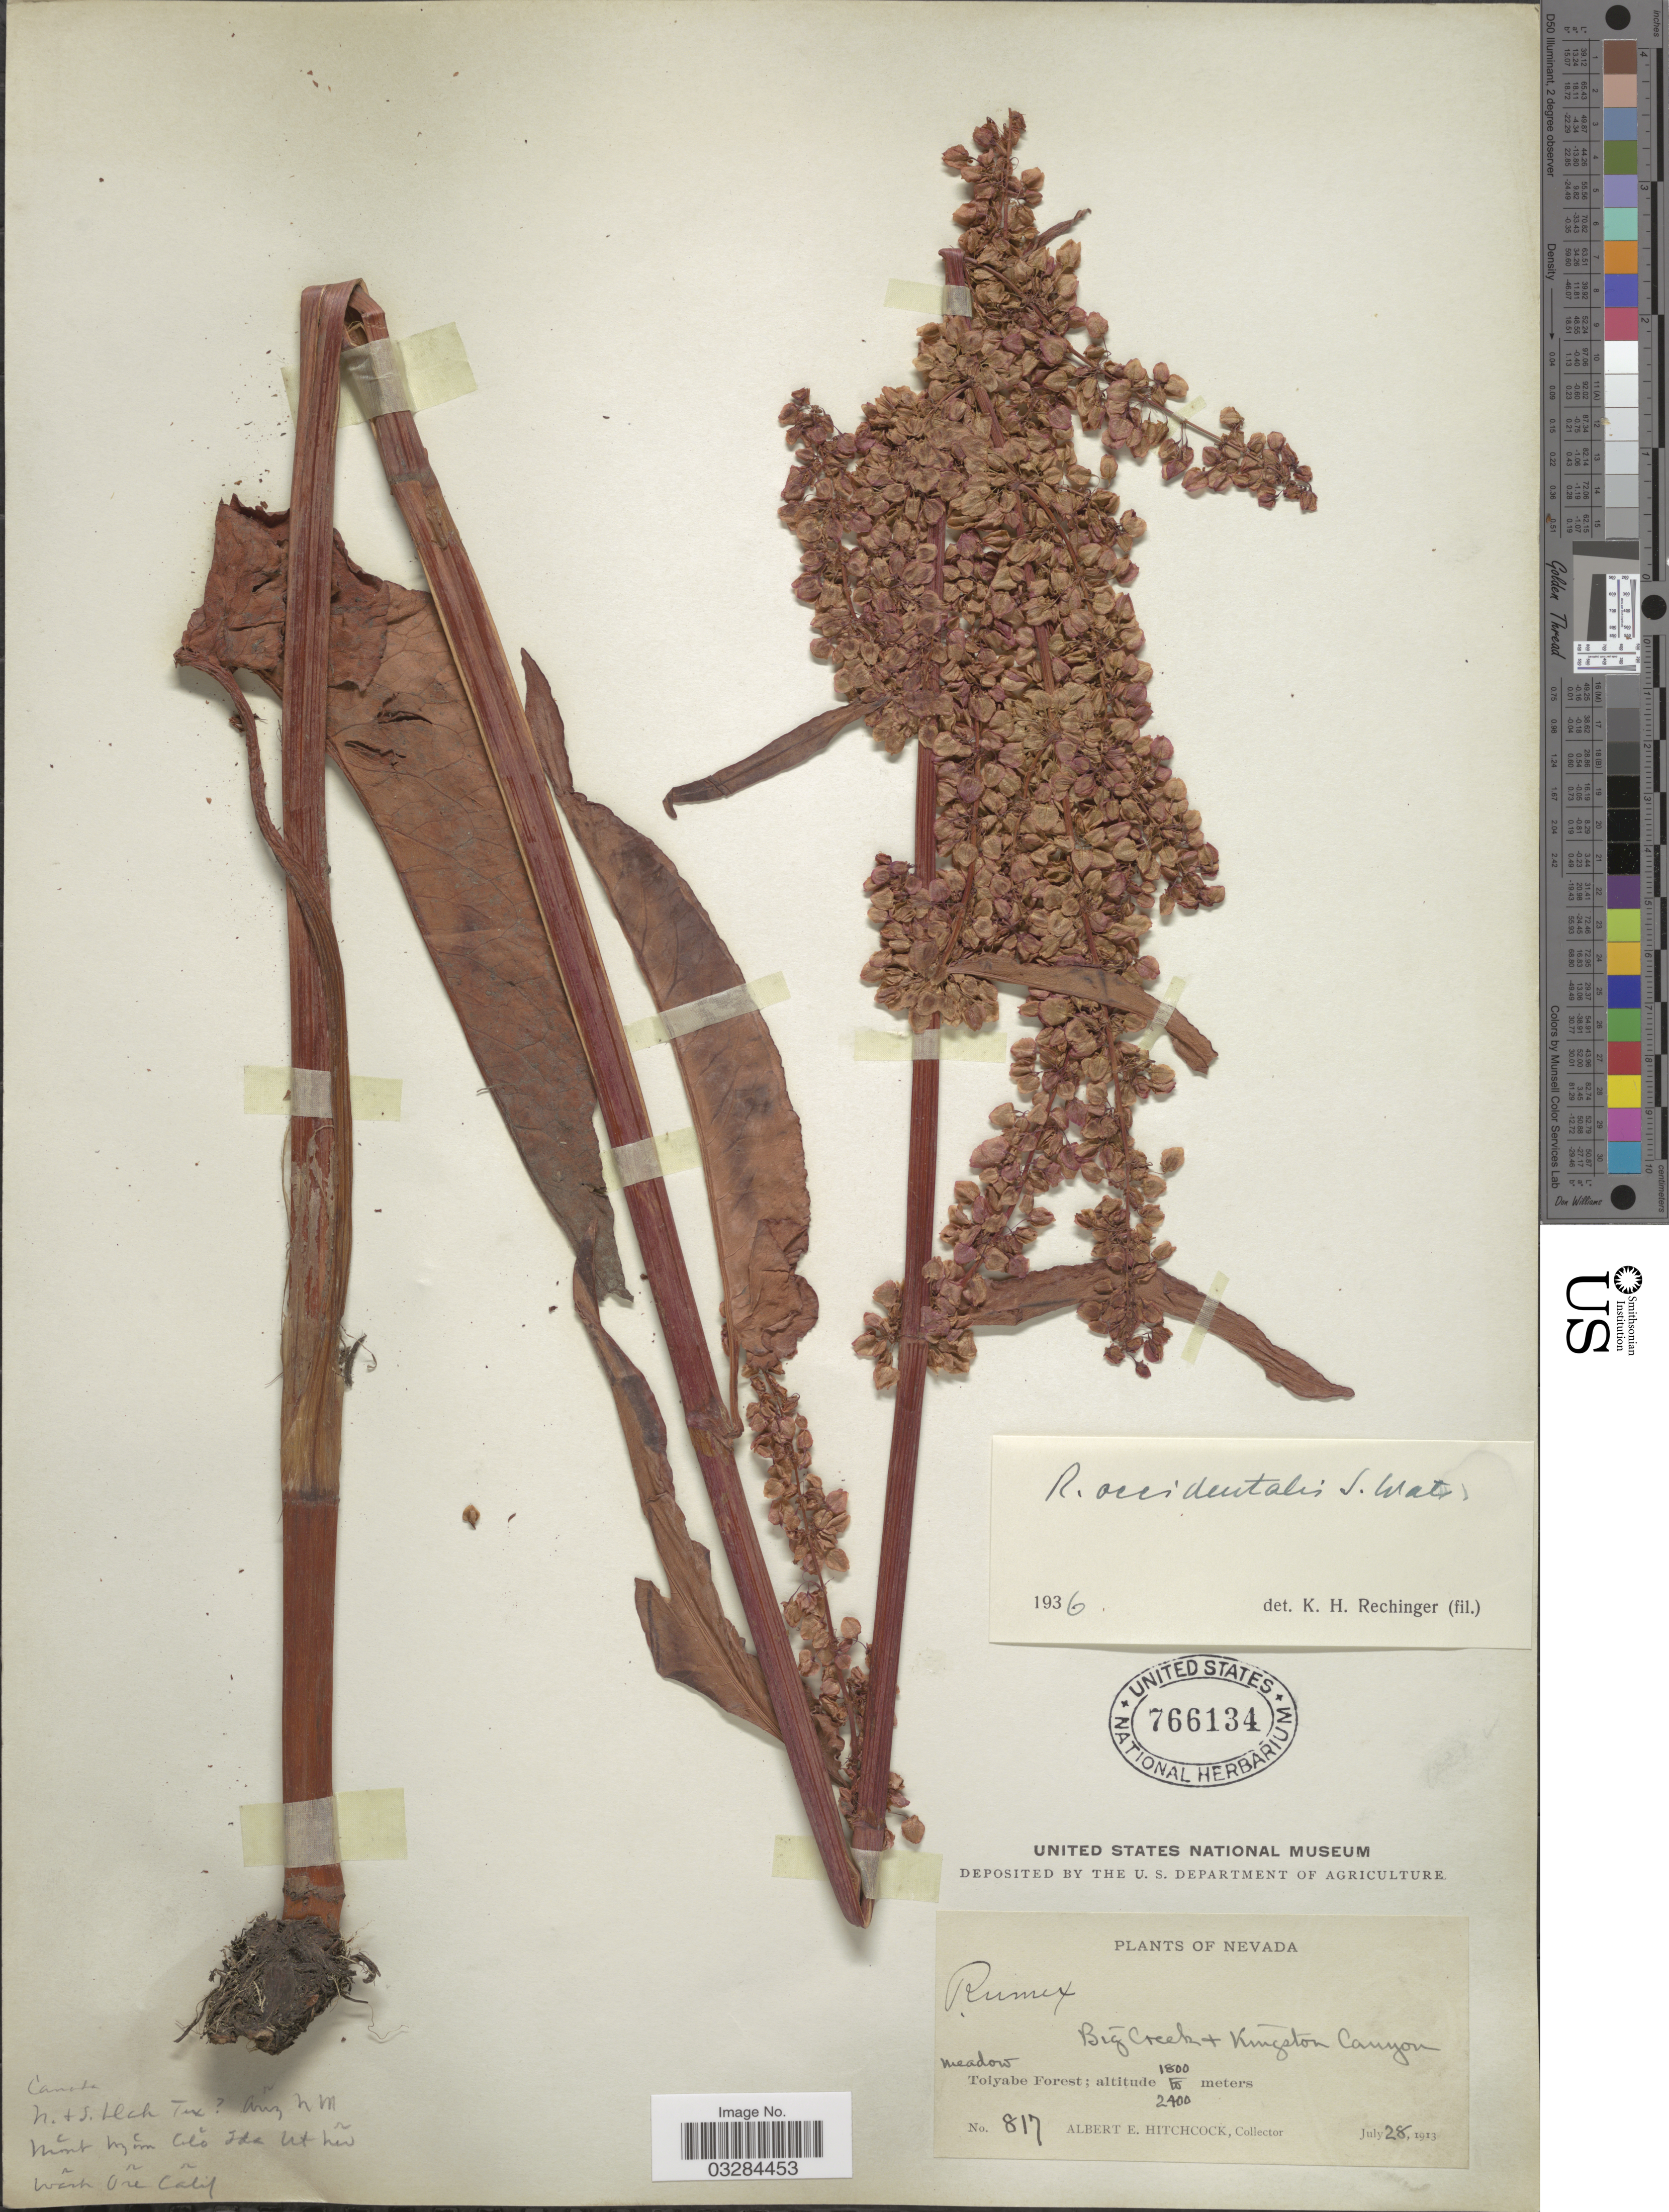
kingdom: Plantae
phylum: Tracheophyta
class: Magnoliopsida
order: Caryophyllales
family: Polygonaceae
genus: Rumex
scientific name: Rumex occidentalis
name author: S. Watson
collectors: A. Hitchcock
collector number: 817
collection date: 1913-07-28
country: United States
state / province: Nevada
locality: Big Creek & Kingston Canyon. Toiyabe Forest.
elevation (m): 1800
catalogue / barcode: US 766134